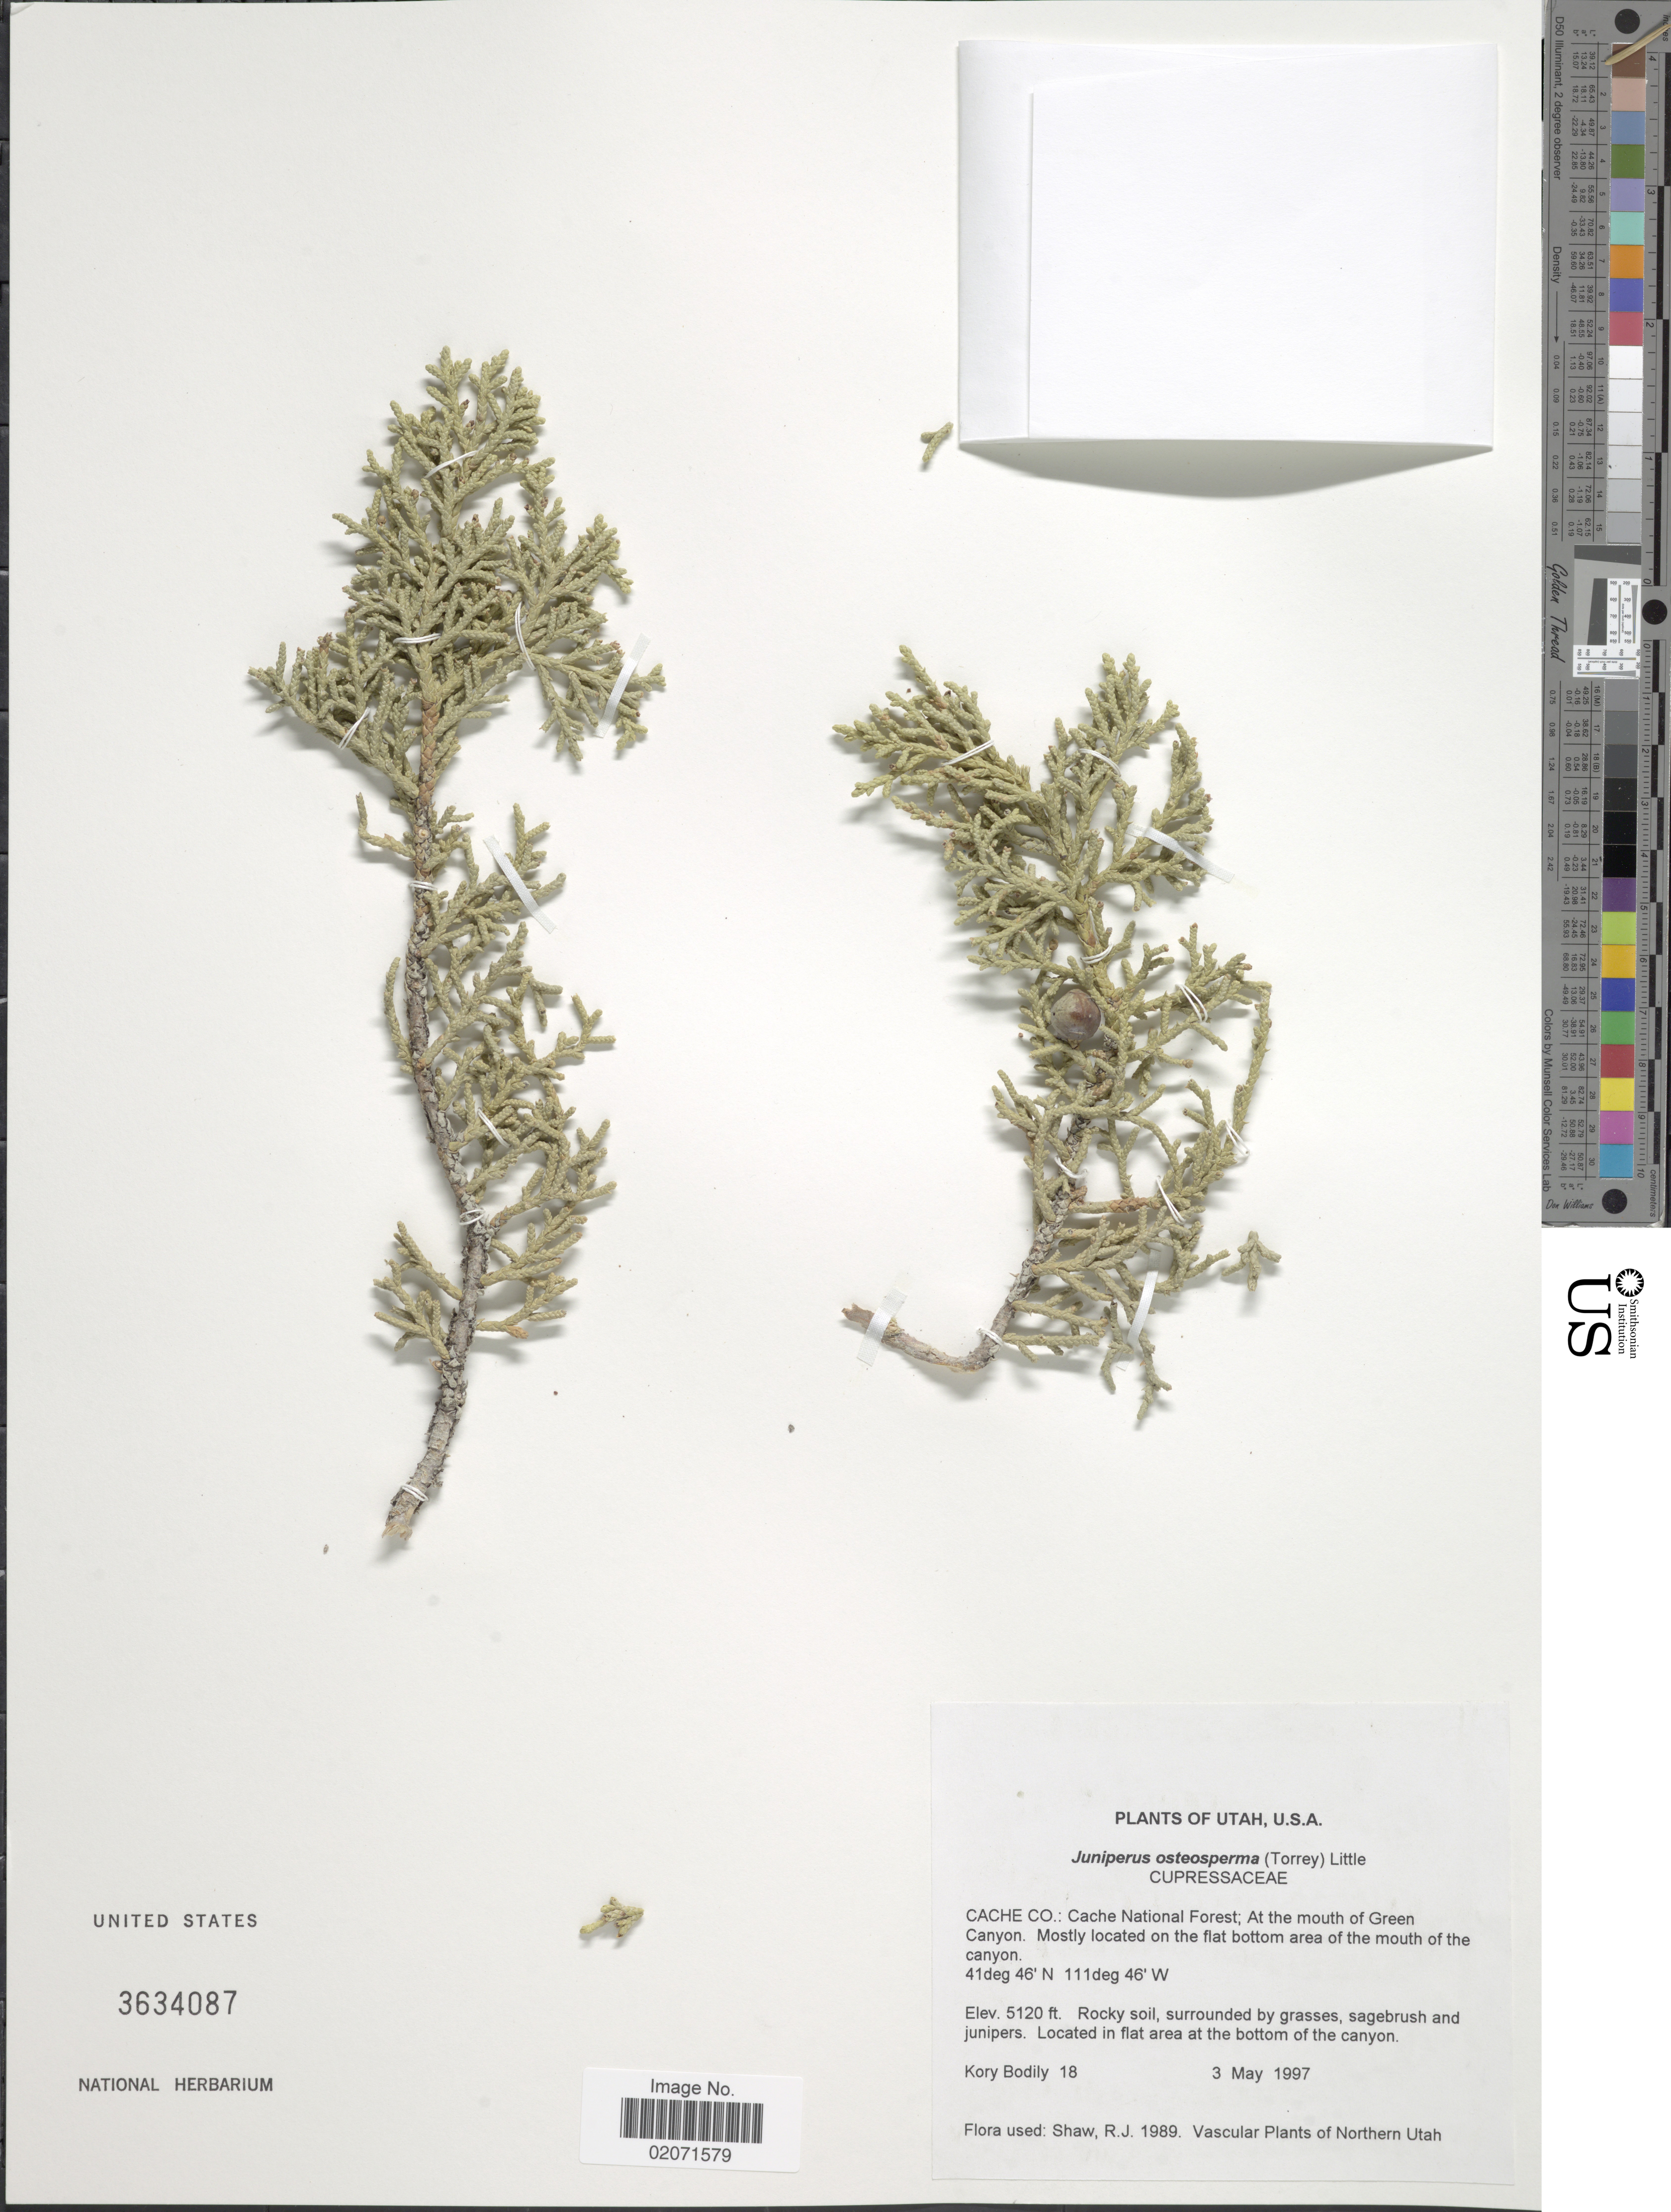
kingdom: Plantae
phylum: Tracheophyta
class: Pinopsida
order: Pinales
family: Cupressaceae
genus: Juniperus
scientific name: Juniperus osteosperma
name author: (Torr.) Little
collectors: K. Bodily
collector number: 18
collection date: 1997-05-03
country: United States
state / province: Utah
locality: Cache Co.: Cache National Forest; At the mouth of the Canyon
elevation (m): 1561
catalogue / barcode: US 3634087